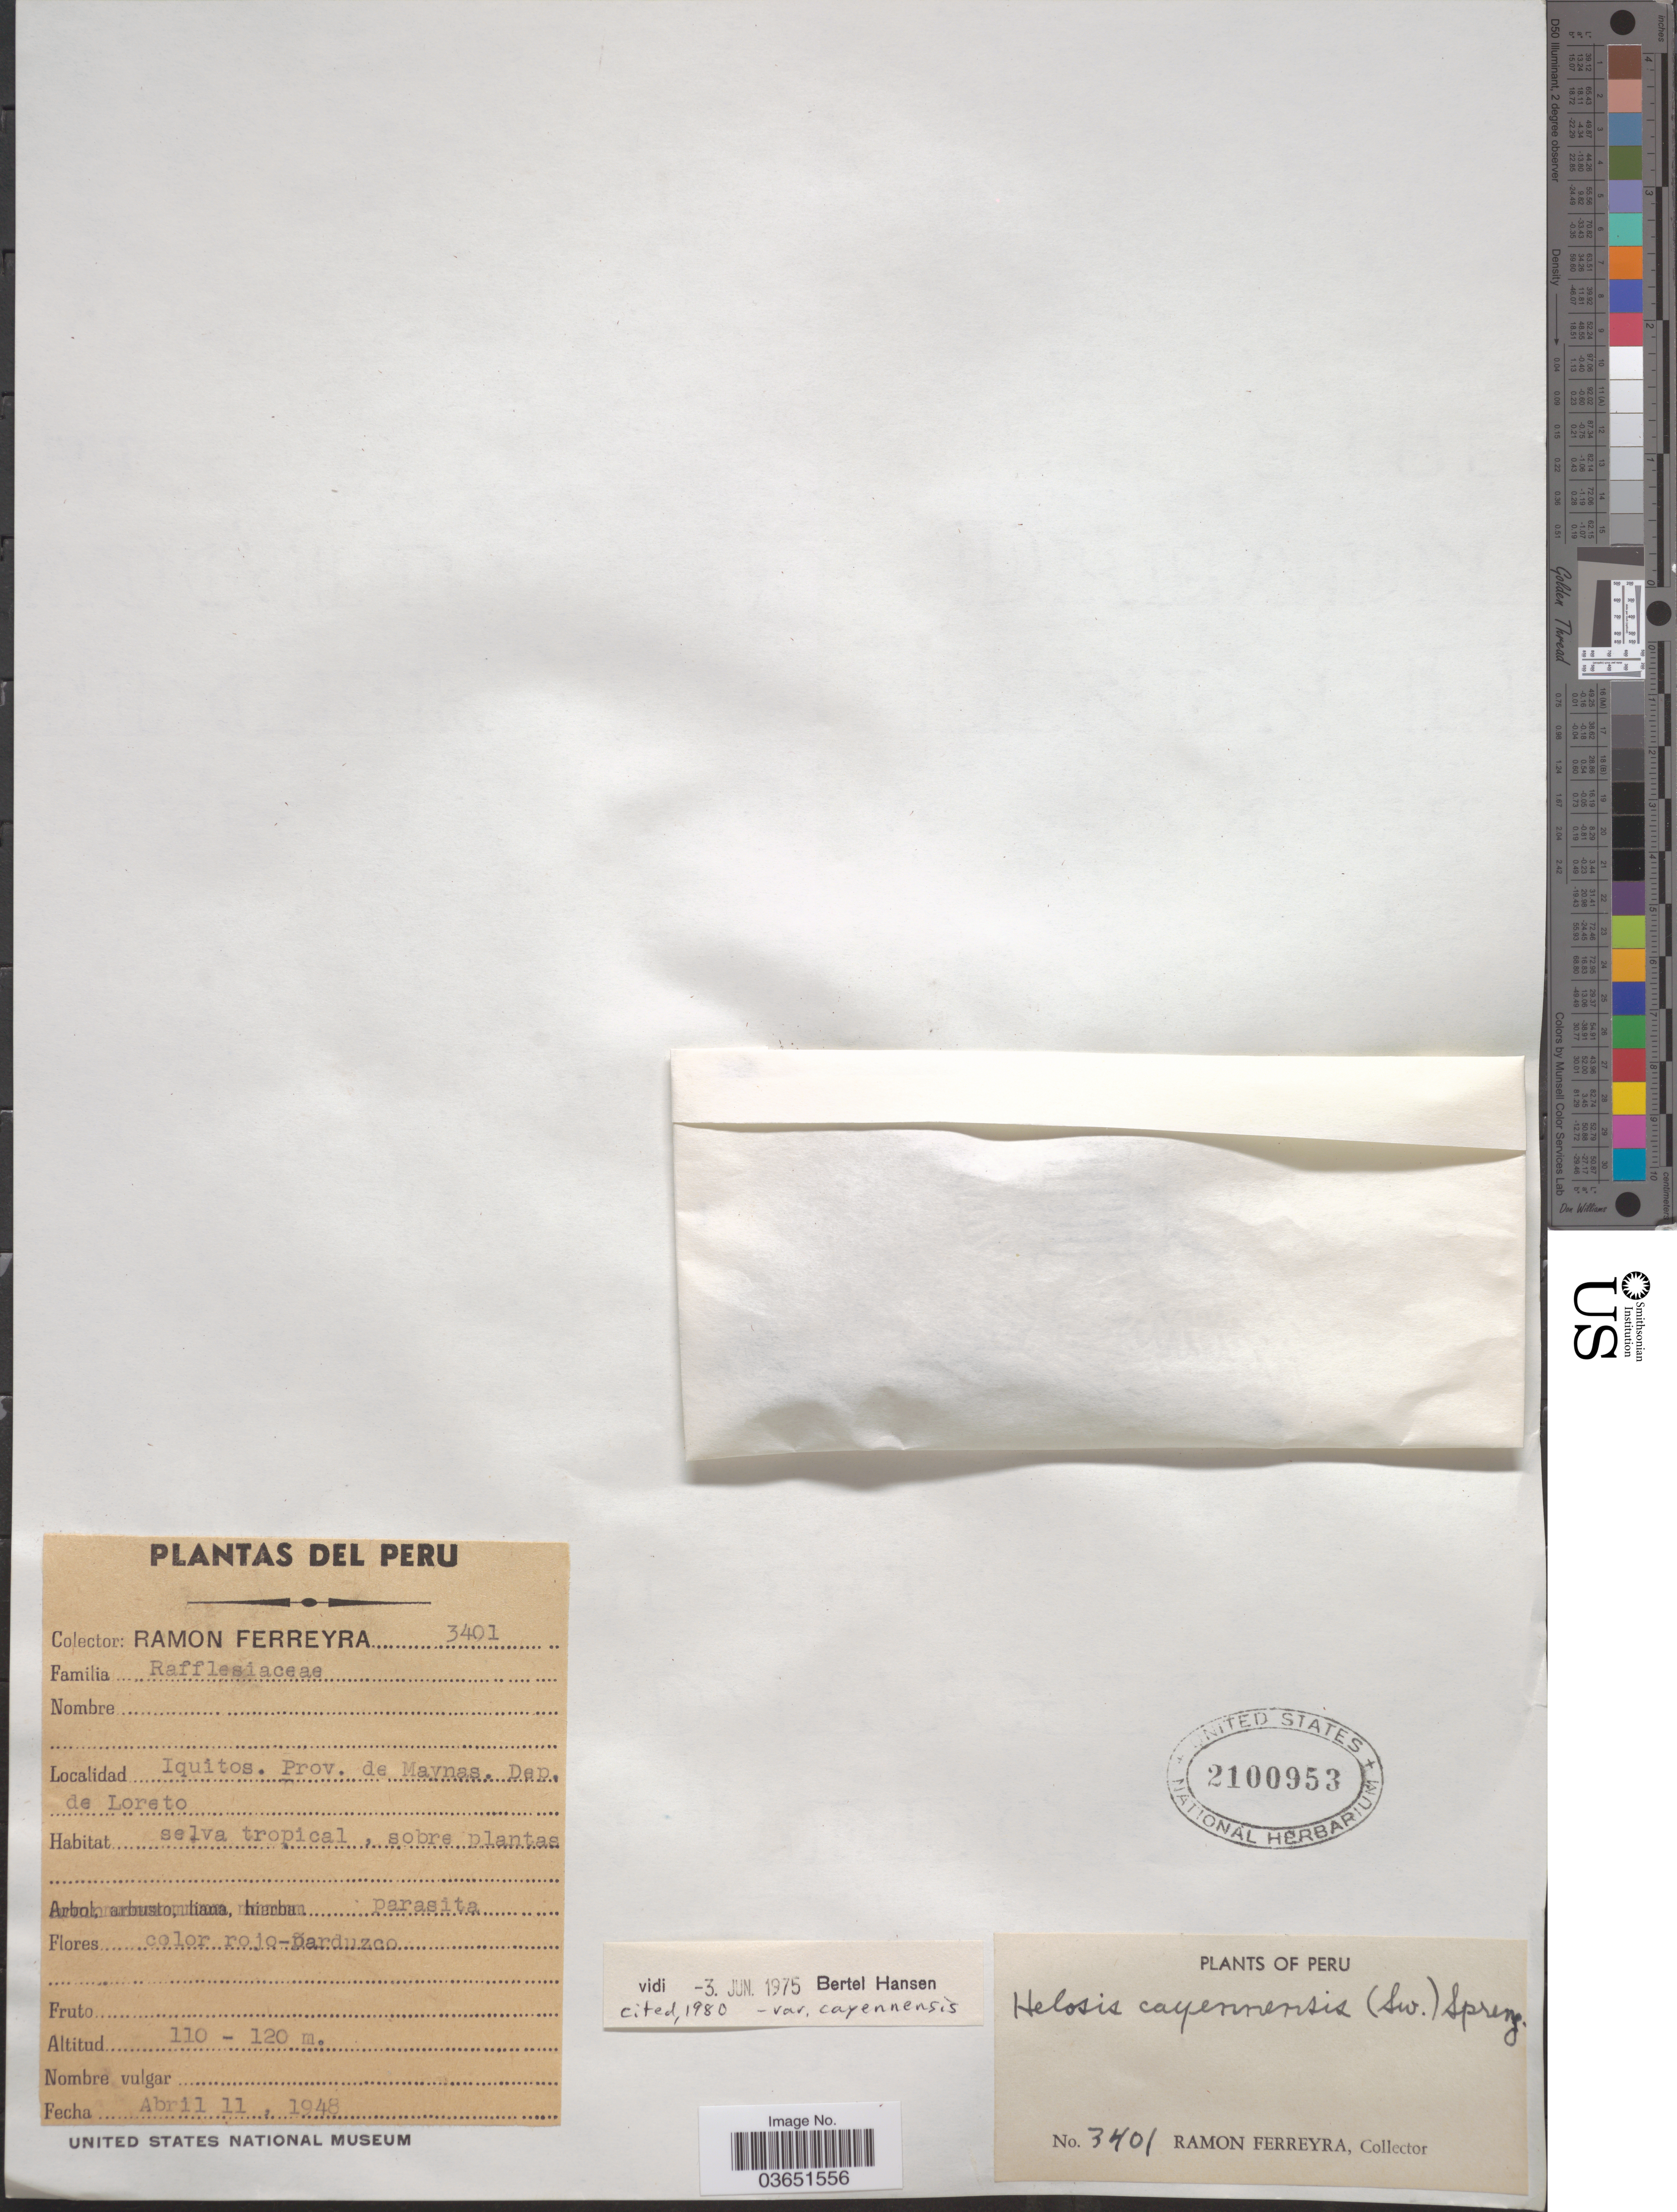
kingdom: Plantae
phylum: Tracheophyta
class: Magnoliopsida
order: Santalales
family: Balanophoraceae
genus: Helosis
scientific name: Helosis cayennensis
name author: (Sw.) Spreng.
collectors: R. A. Ferreyra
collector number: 3401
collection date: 1948-04-11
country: Peru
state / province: Loreto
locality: Iquitos. Prov. de Maynas. Dep. de Loreto.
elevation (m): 110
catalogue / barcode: US 2100953